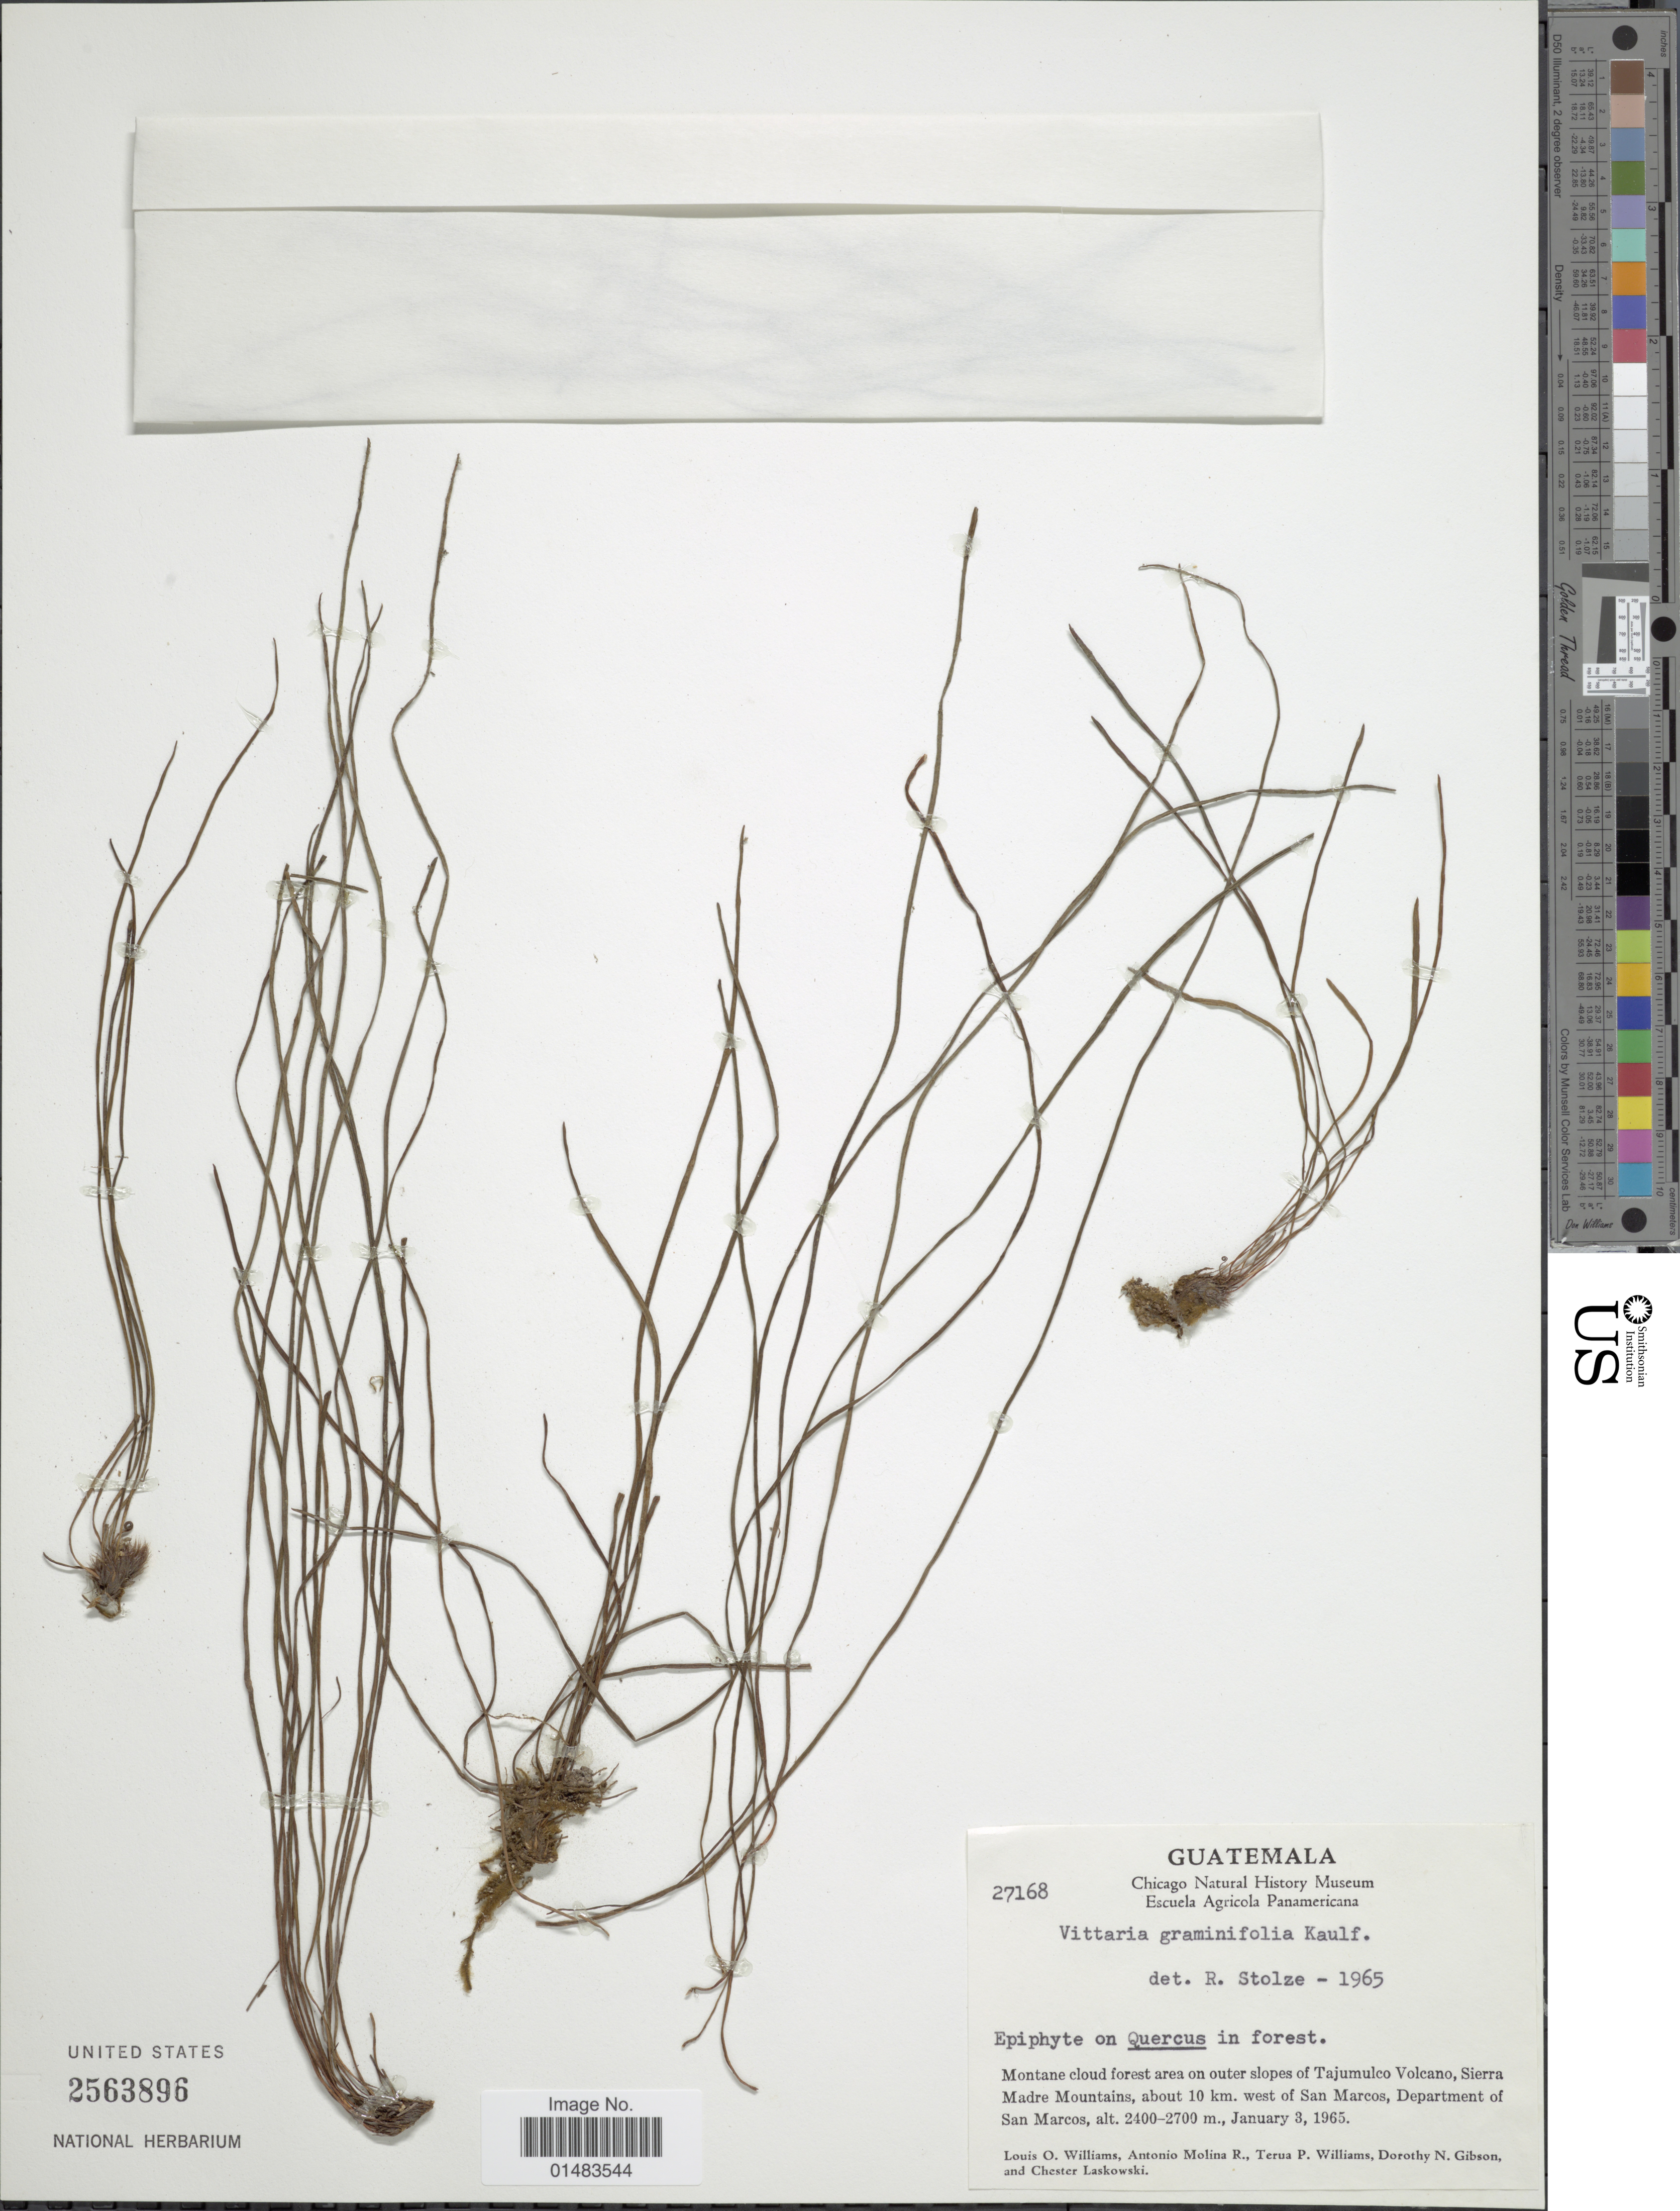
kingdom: Plantae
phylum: Tracheophyta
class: Polypodiopsida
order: Polypodiales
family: Pteridaceae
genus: Vittaria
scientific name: Vittaria graminifolia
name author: Kaulf.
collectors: L. O. Williams, A. Molina R., T. P. Williams, D. N. Gibson & et al.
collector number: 27168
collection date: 1965-01-03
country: Guatemala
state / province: San Marcos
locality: Epiphyte on Quercus in forest, Montane cloud forest area on outer slopes of Tajumulco Volcano, Sierra Madre Mountains, about 10 km. west of San Marcos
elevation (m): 2400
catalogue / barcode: US 2563896